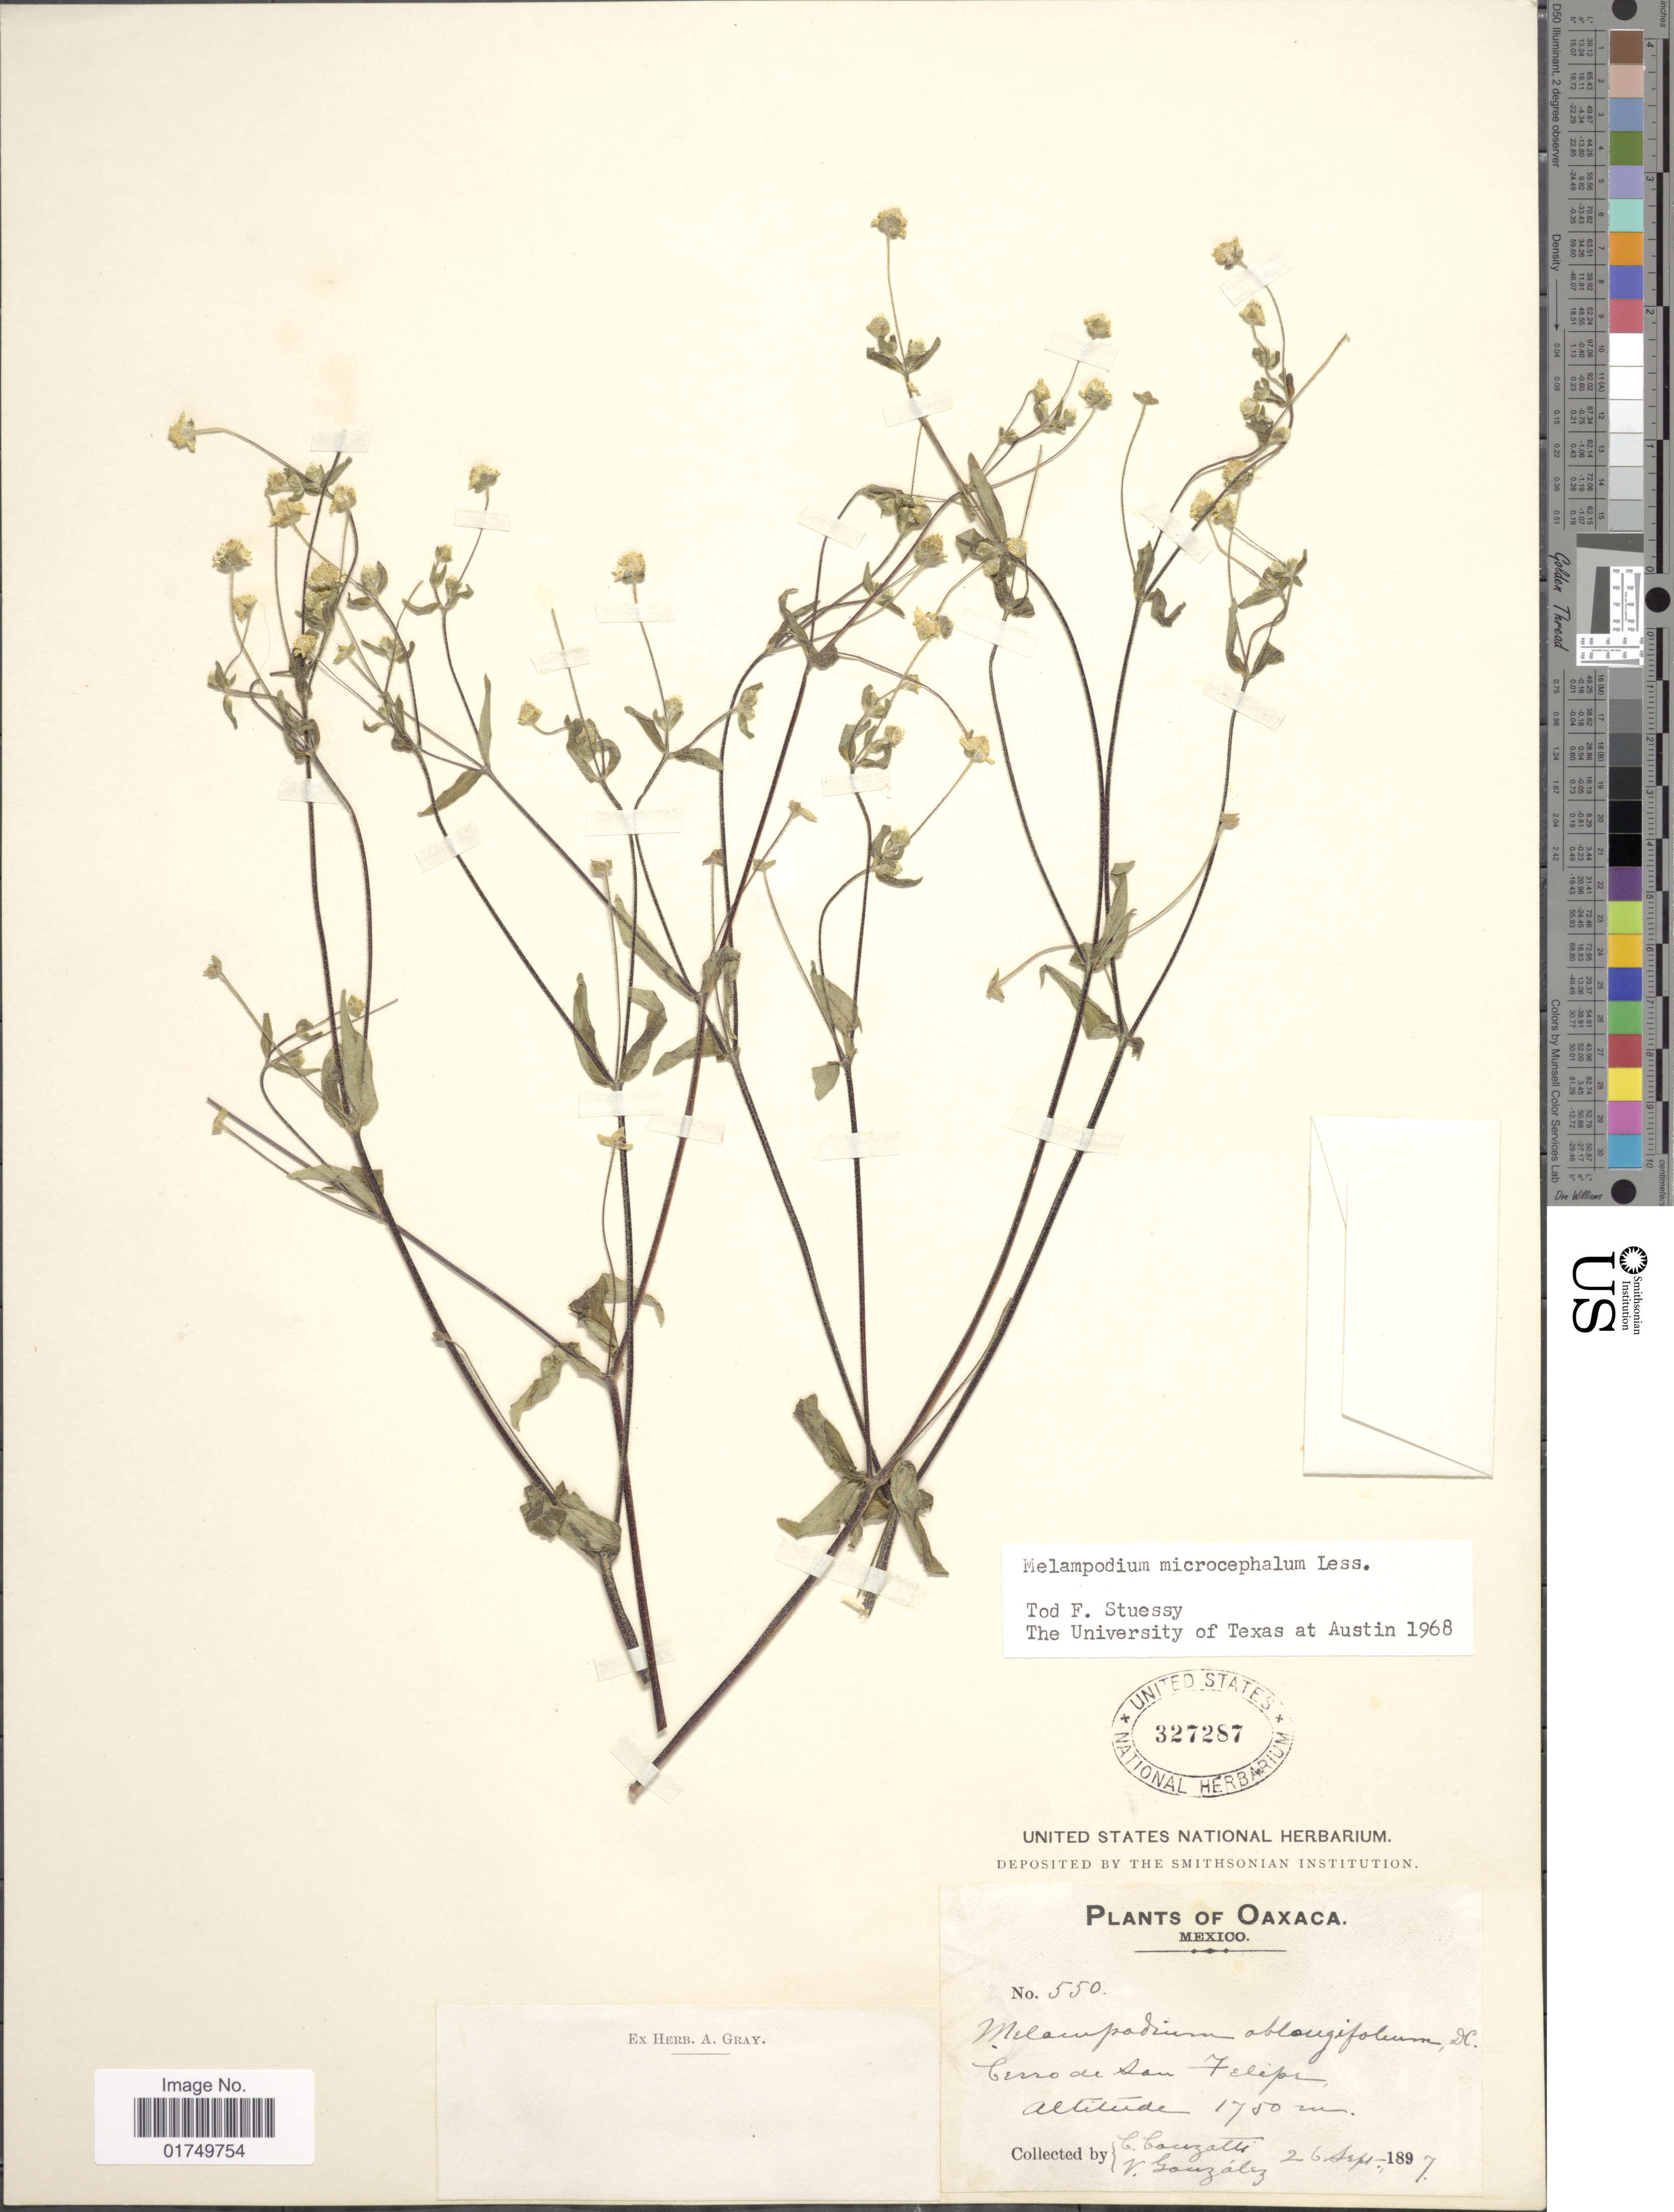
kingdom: Plantae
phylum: Tracheophyta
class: Magnoliopsida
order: Asterales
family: Asteraceae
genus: Melampodium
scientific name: Melampodium microcephalum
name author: Less.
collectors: C. Conzatti & M. González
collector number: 550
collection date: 1897-04-26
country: Mexico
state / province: Oaxaca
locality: Cerro de San Felipe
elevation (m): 1750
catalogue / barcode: US 327287